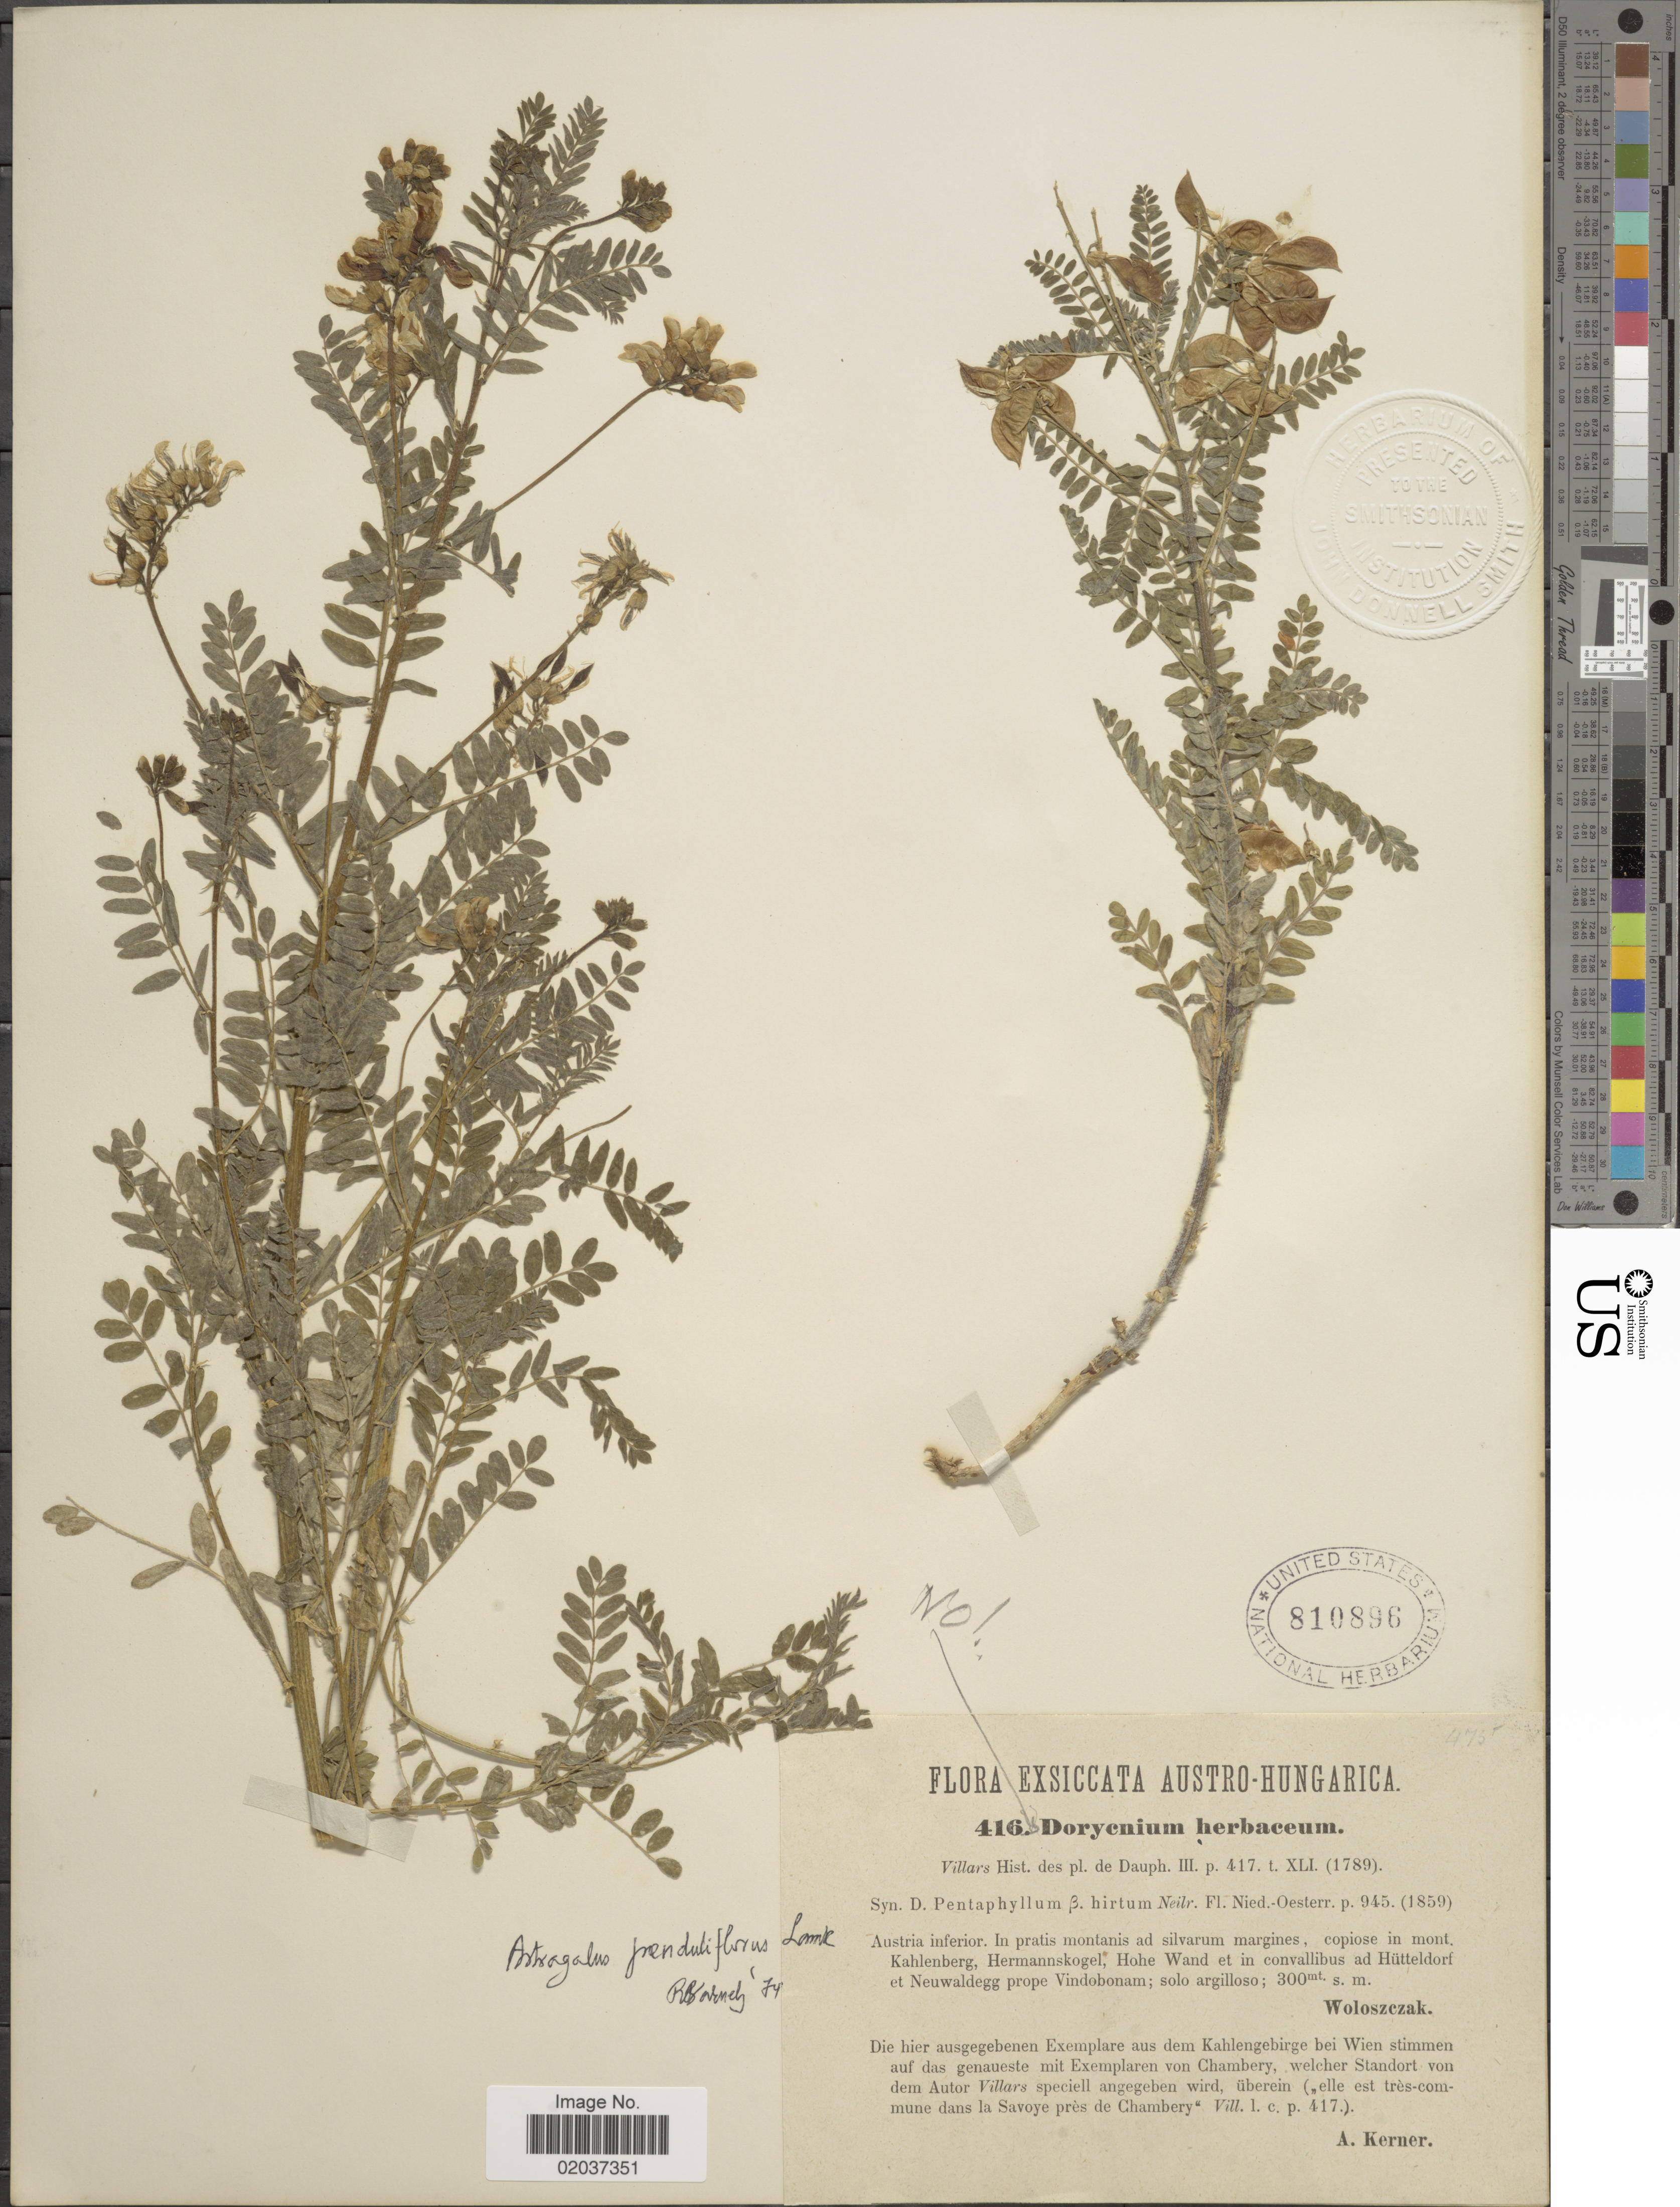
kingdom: Plantae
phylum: Tracheophyta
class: Magnoliopsida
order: Fabales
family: Fabaceae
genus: Astragalus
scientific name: Astragalus penduliflorus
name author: Lam.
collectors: -. Woloszczk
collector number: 416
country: Hungary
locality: Exsiccata Austro-Hungarica, Austria inferior, In pratis montanis ad silvarum margines, copios in mont. Kahlenberg, Hermanskogel, Hohe Wand et in convallibus ad Hutteldorf et Neuwaldegg prope Vindobonam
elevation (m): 300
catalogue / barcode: US 810896